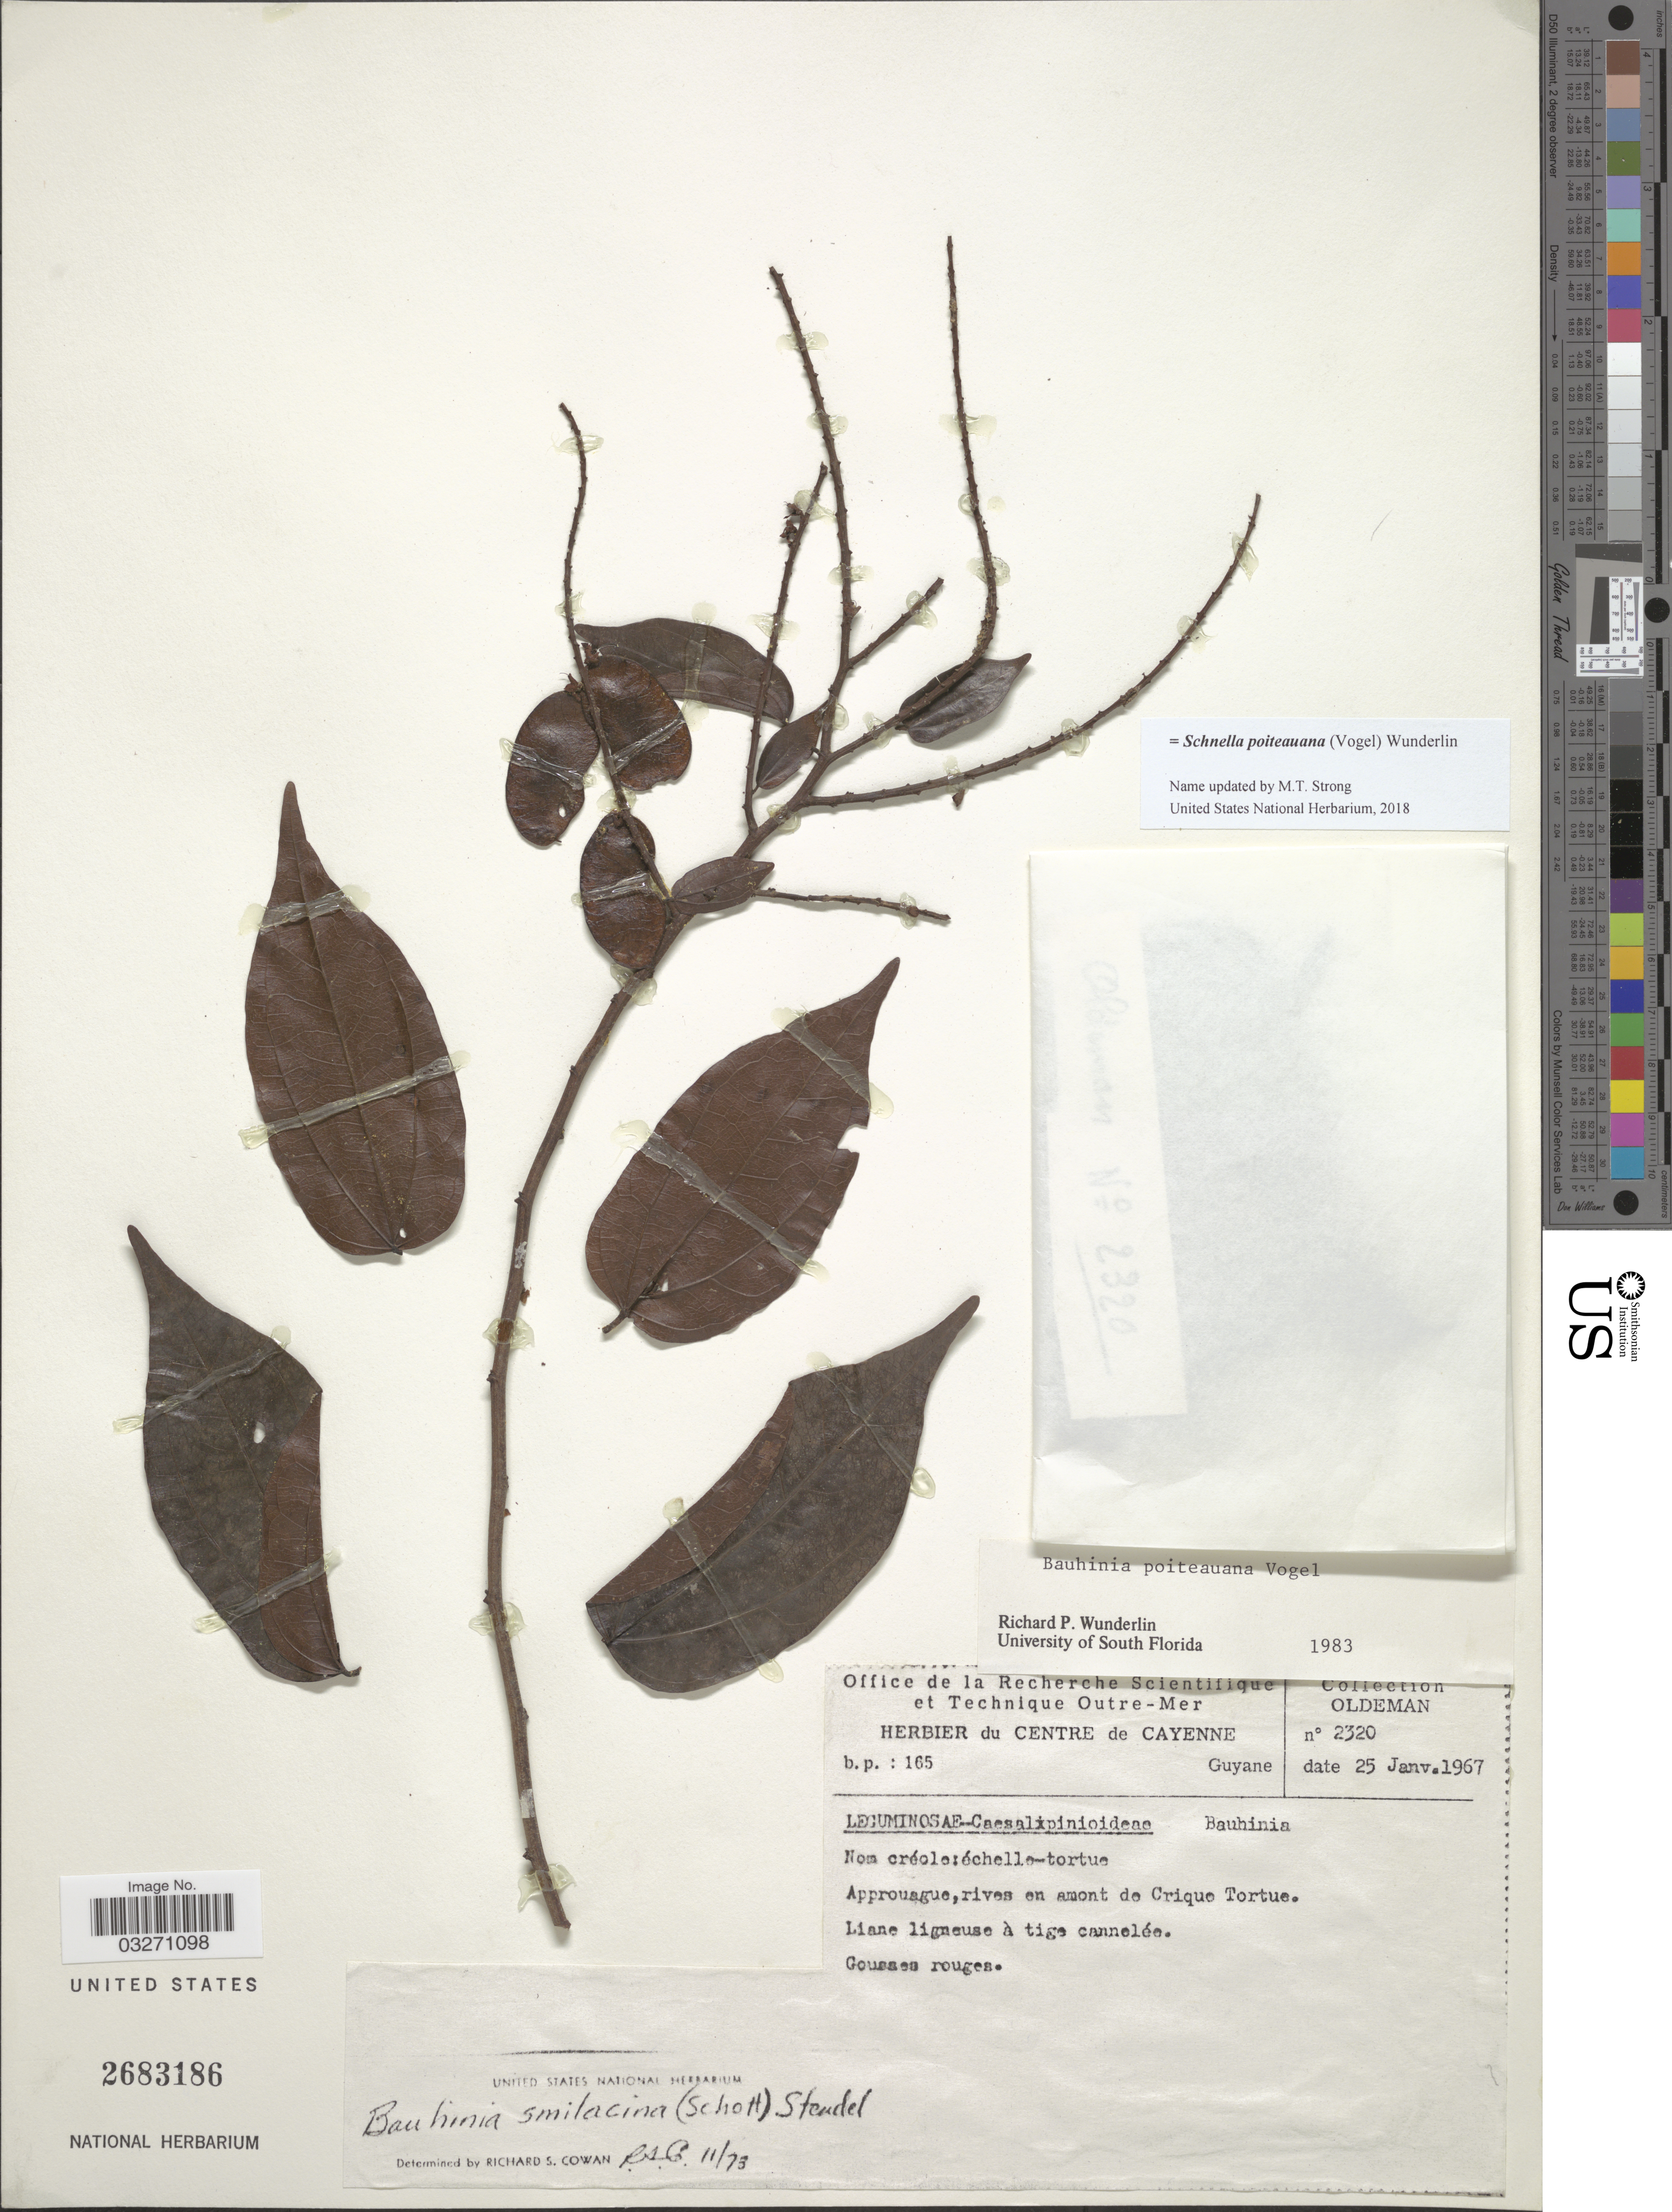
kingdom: Plantae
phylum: Tracheophyta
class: Magnoliopsida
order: Fabales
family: Fabaceae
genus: Schnella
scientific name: Schnella poiteauana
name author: (Vogel) Wunderlin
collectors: -- Oldeman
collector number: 2320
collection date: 1967-01-25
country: French Guiana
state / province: Cayenne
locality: Approuague, rives en amont de Crique Tortue.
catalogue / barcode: US 2683186